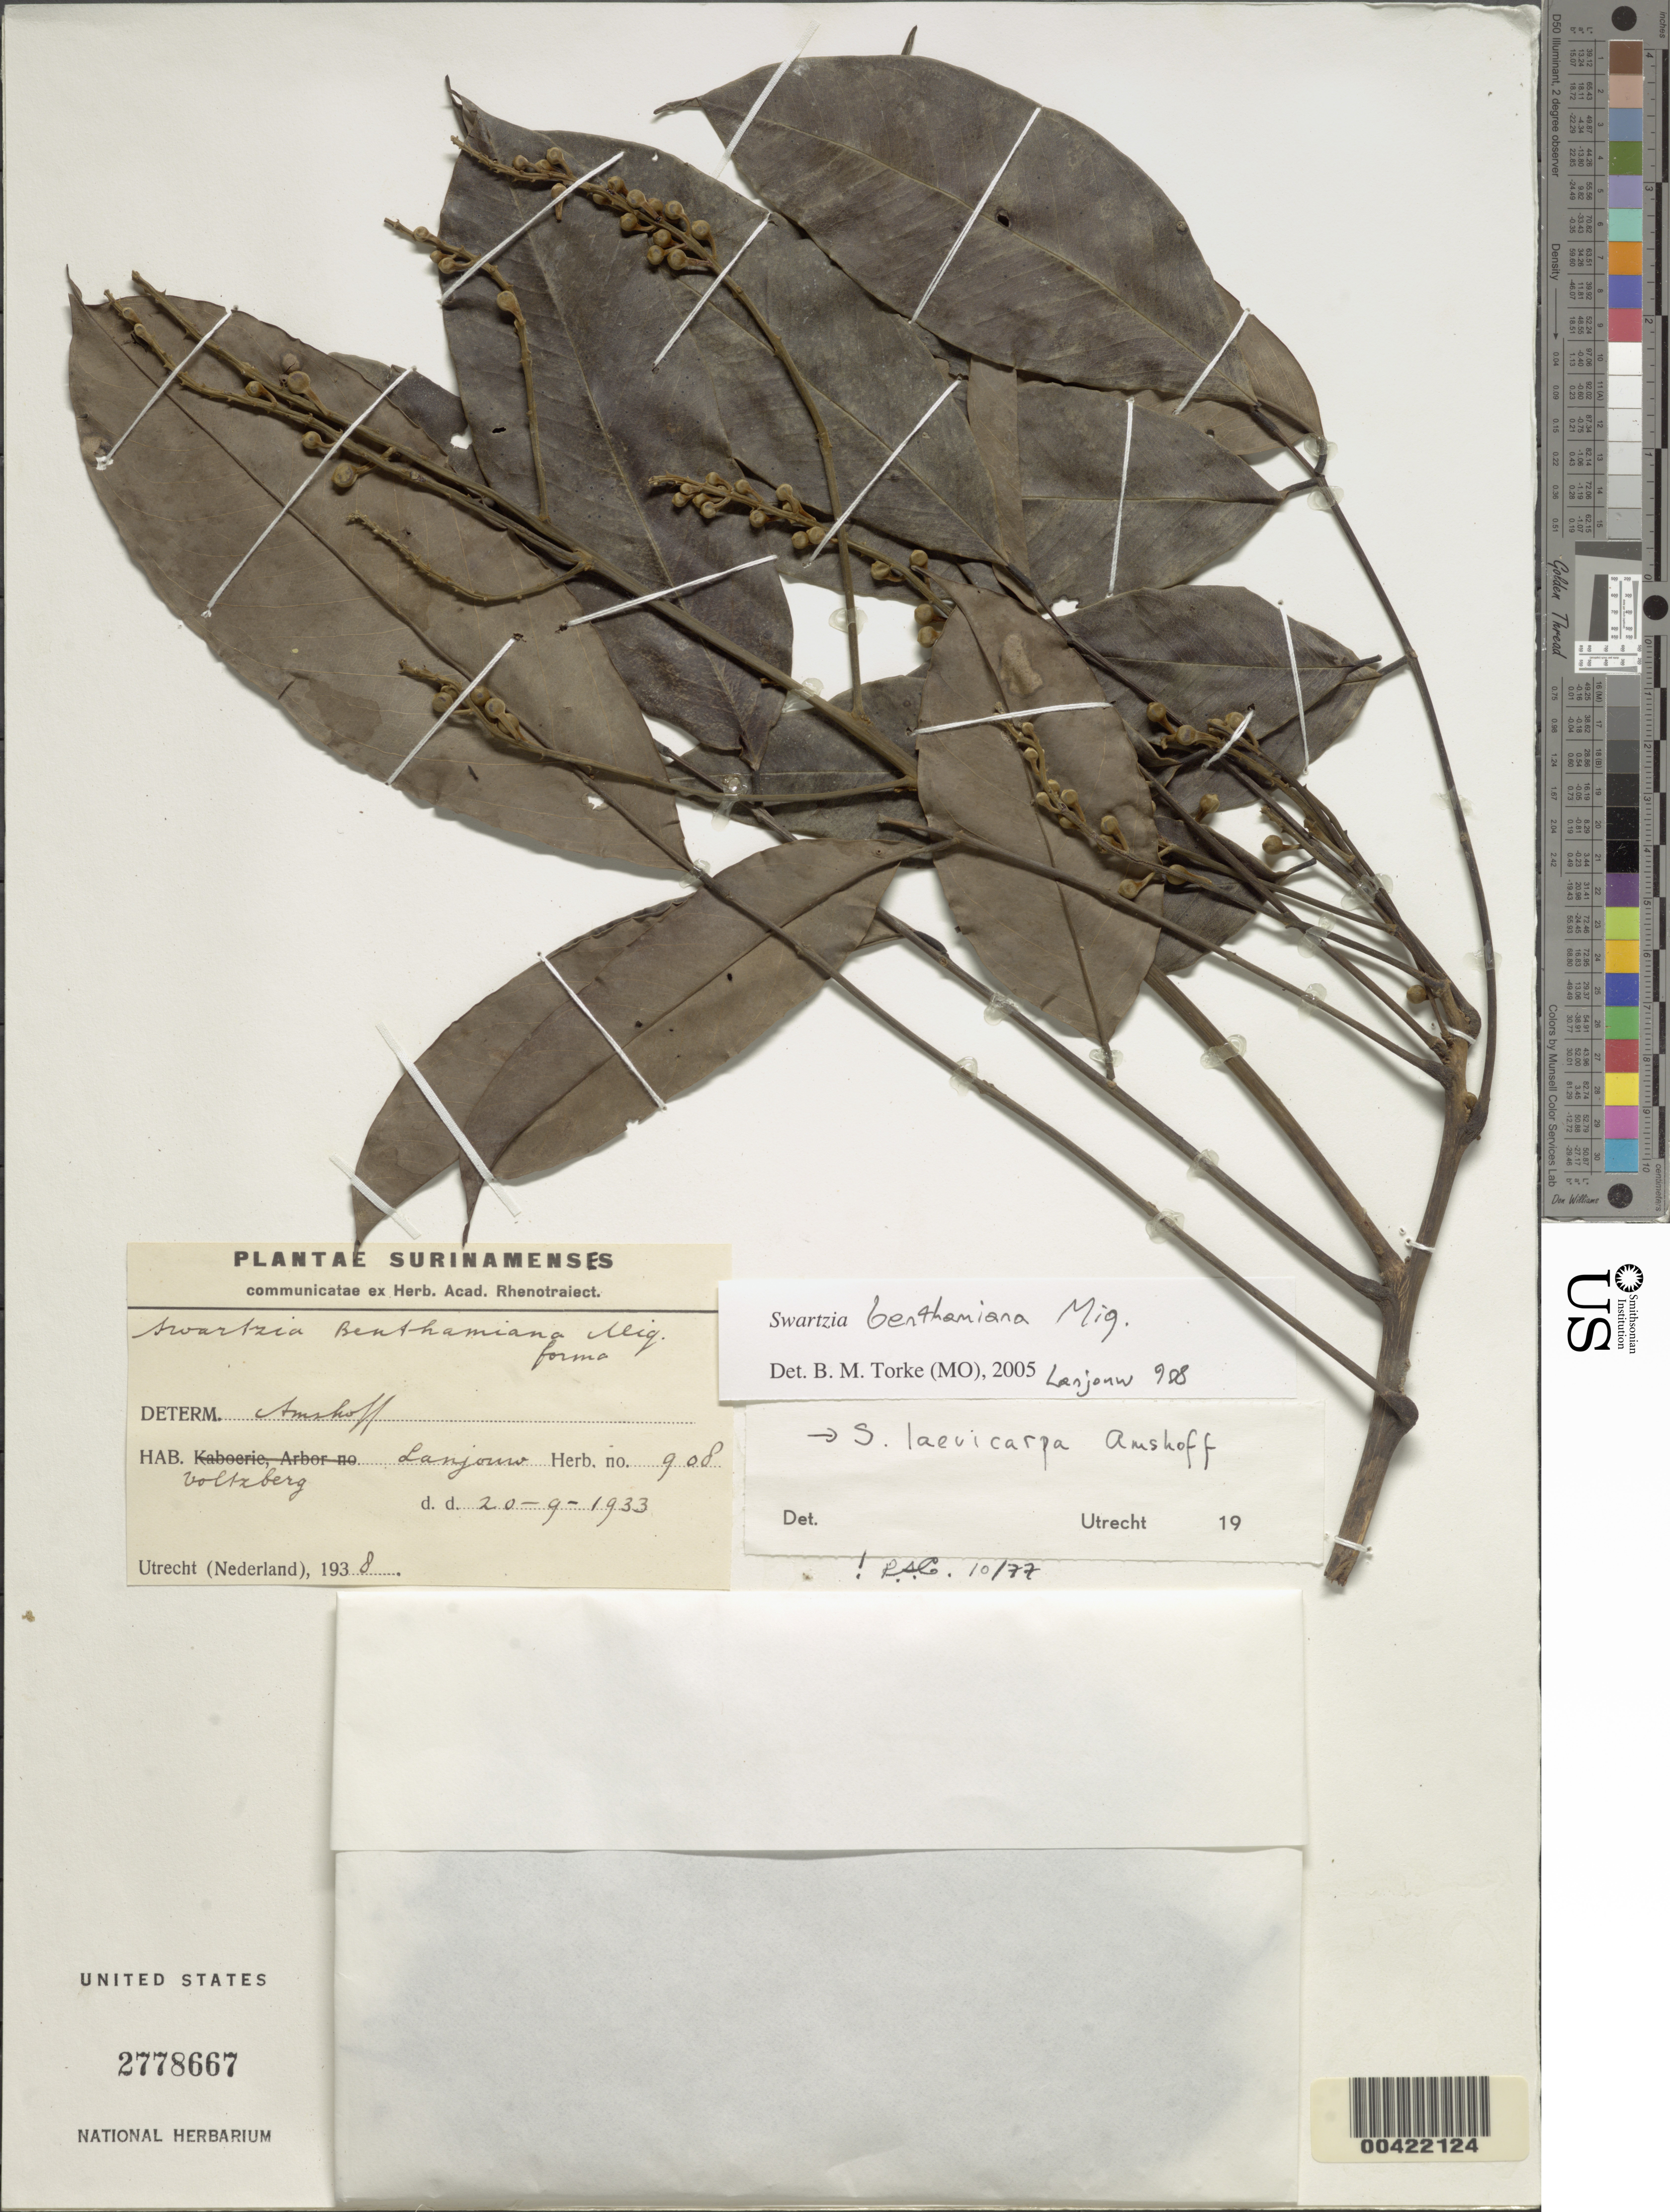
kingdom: Plantae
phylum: Tracheophyta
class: Magnoliopsida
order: Fabales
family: Fabaceae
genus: Swartzia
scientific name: Swartzia benthamiana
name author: Miq.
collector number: Herb. # 908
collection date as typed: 20 Sep 1933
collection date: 1933-09-20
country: Suriname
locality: Voltzberg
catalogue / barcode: US 2778667